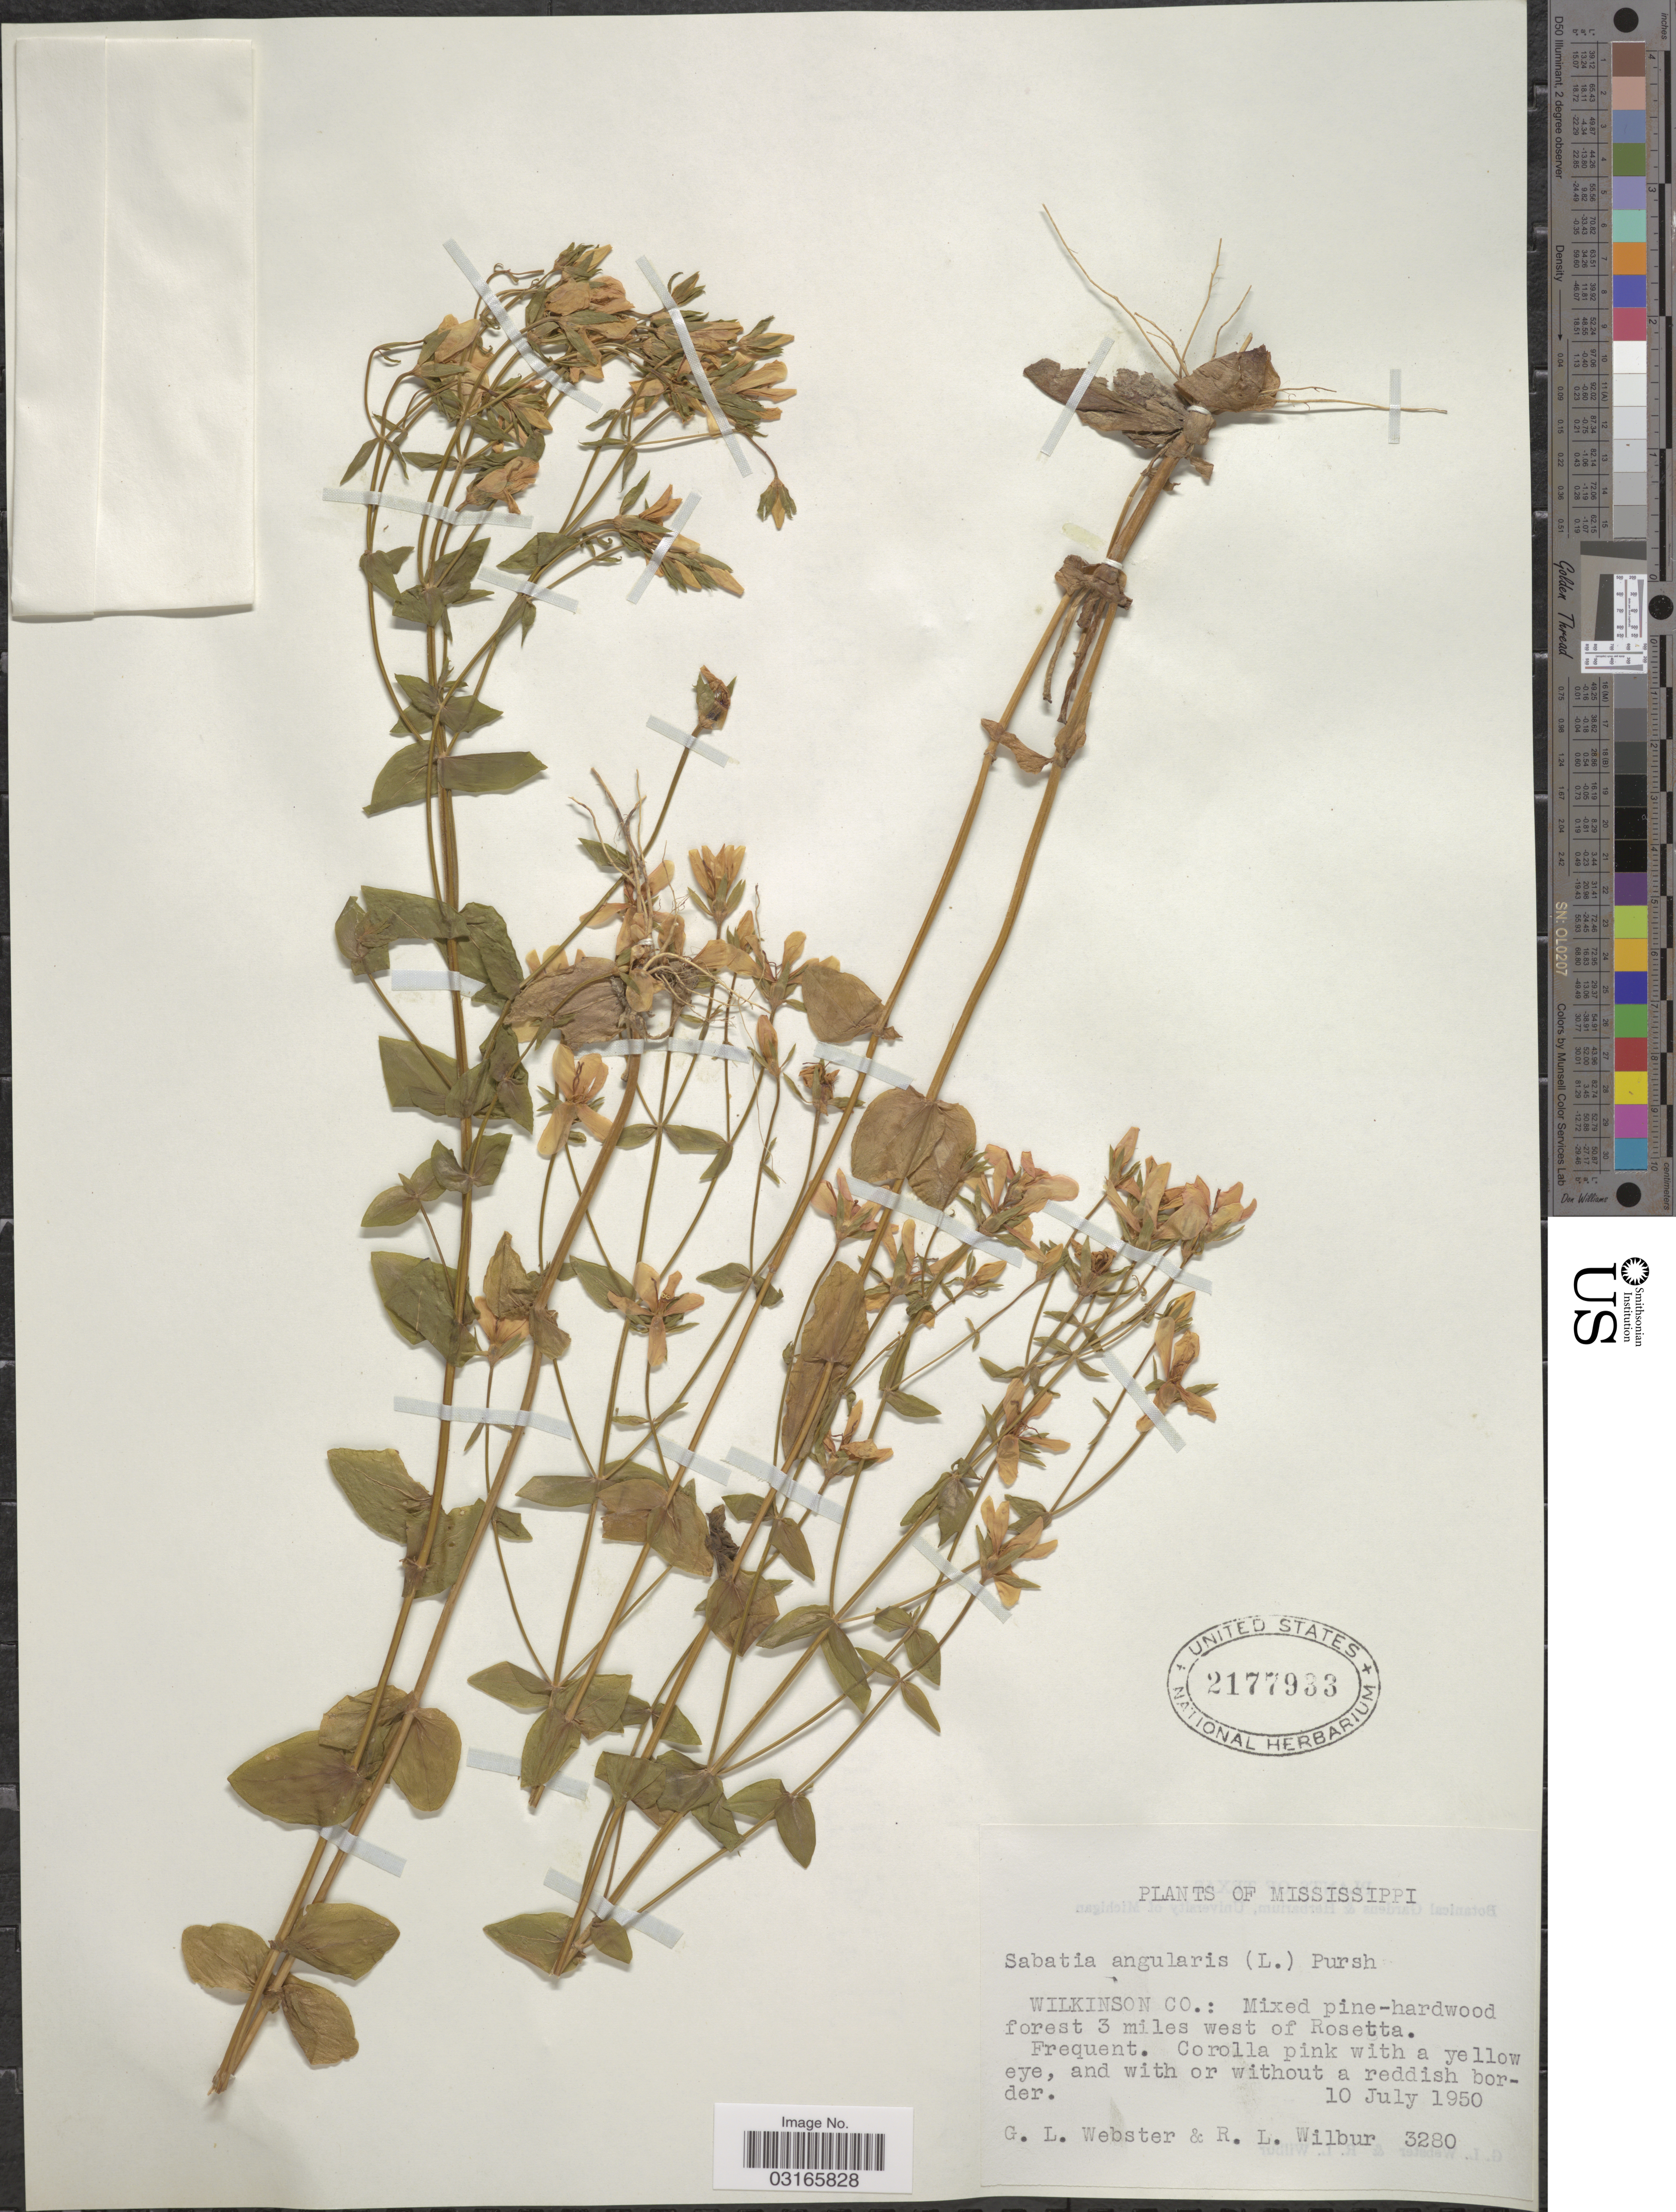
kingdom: Plantae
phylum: Tracheophyta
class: Magnoliopsida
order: Gentianales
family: Gentianaceae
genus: Sabatia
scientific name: Sabatia angularis (L.) Pursh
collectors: G. L. Webster & R. L. Wilbur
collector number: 3280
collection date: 1950-07-10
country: United States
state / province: Mississippi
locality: Wilkinson Co.: Mixed pine-hardwood forest 3 miles west of Rosetta.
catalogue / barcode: US 2177933